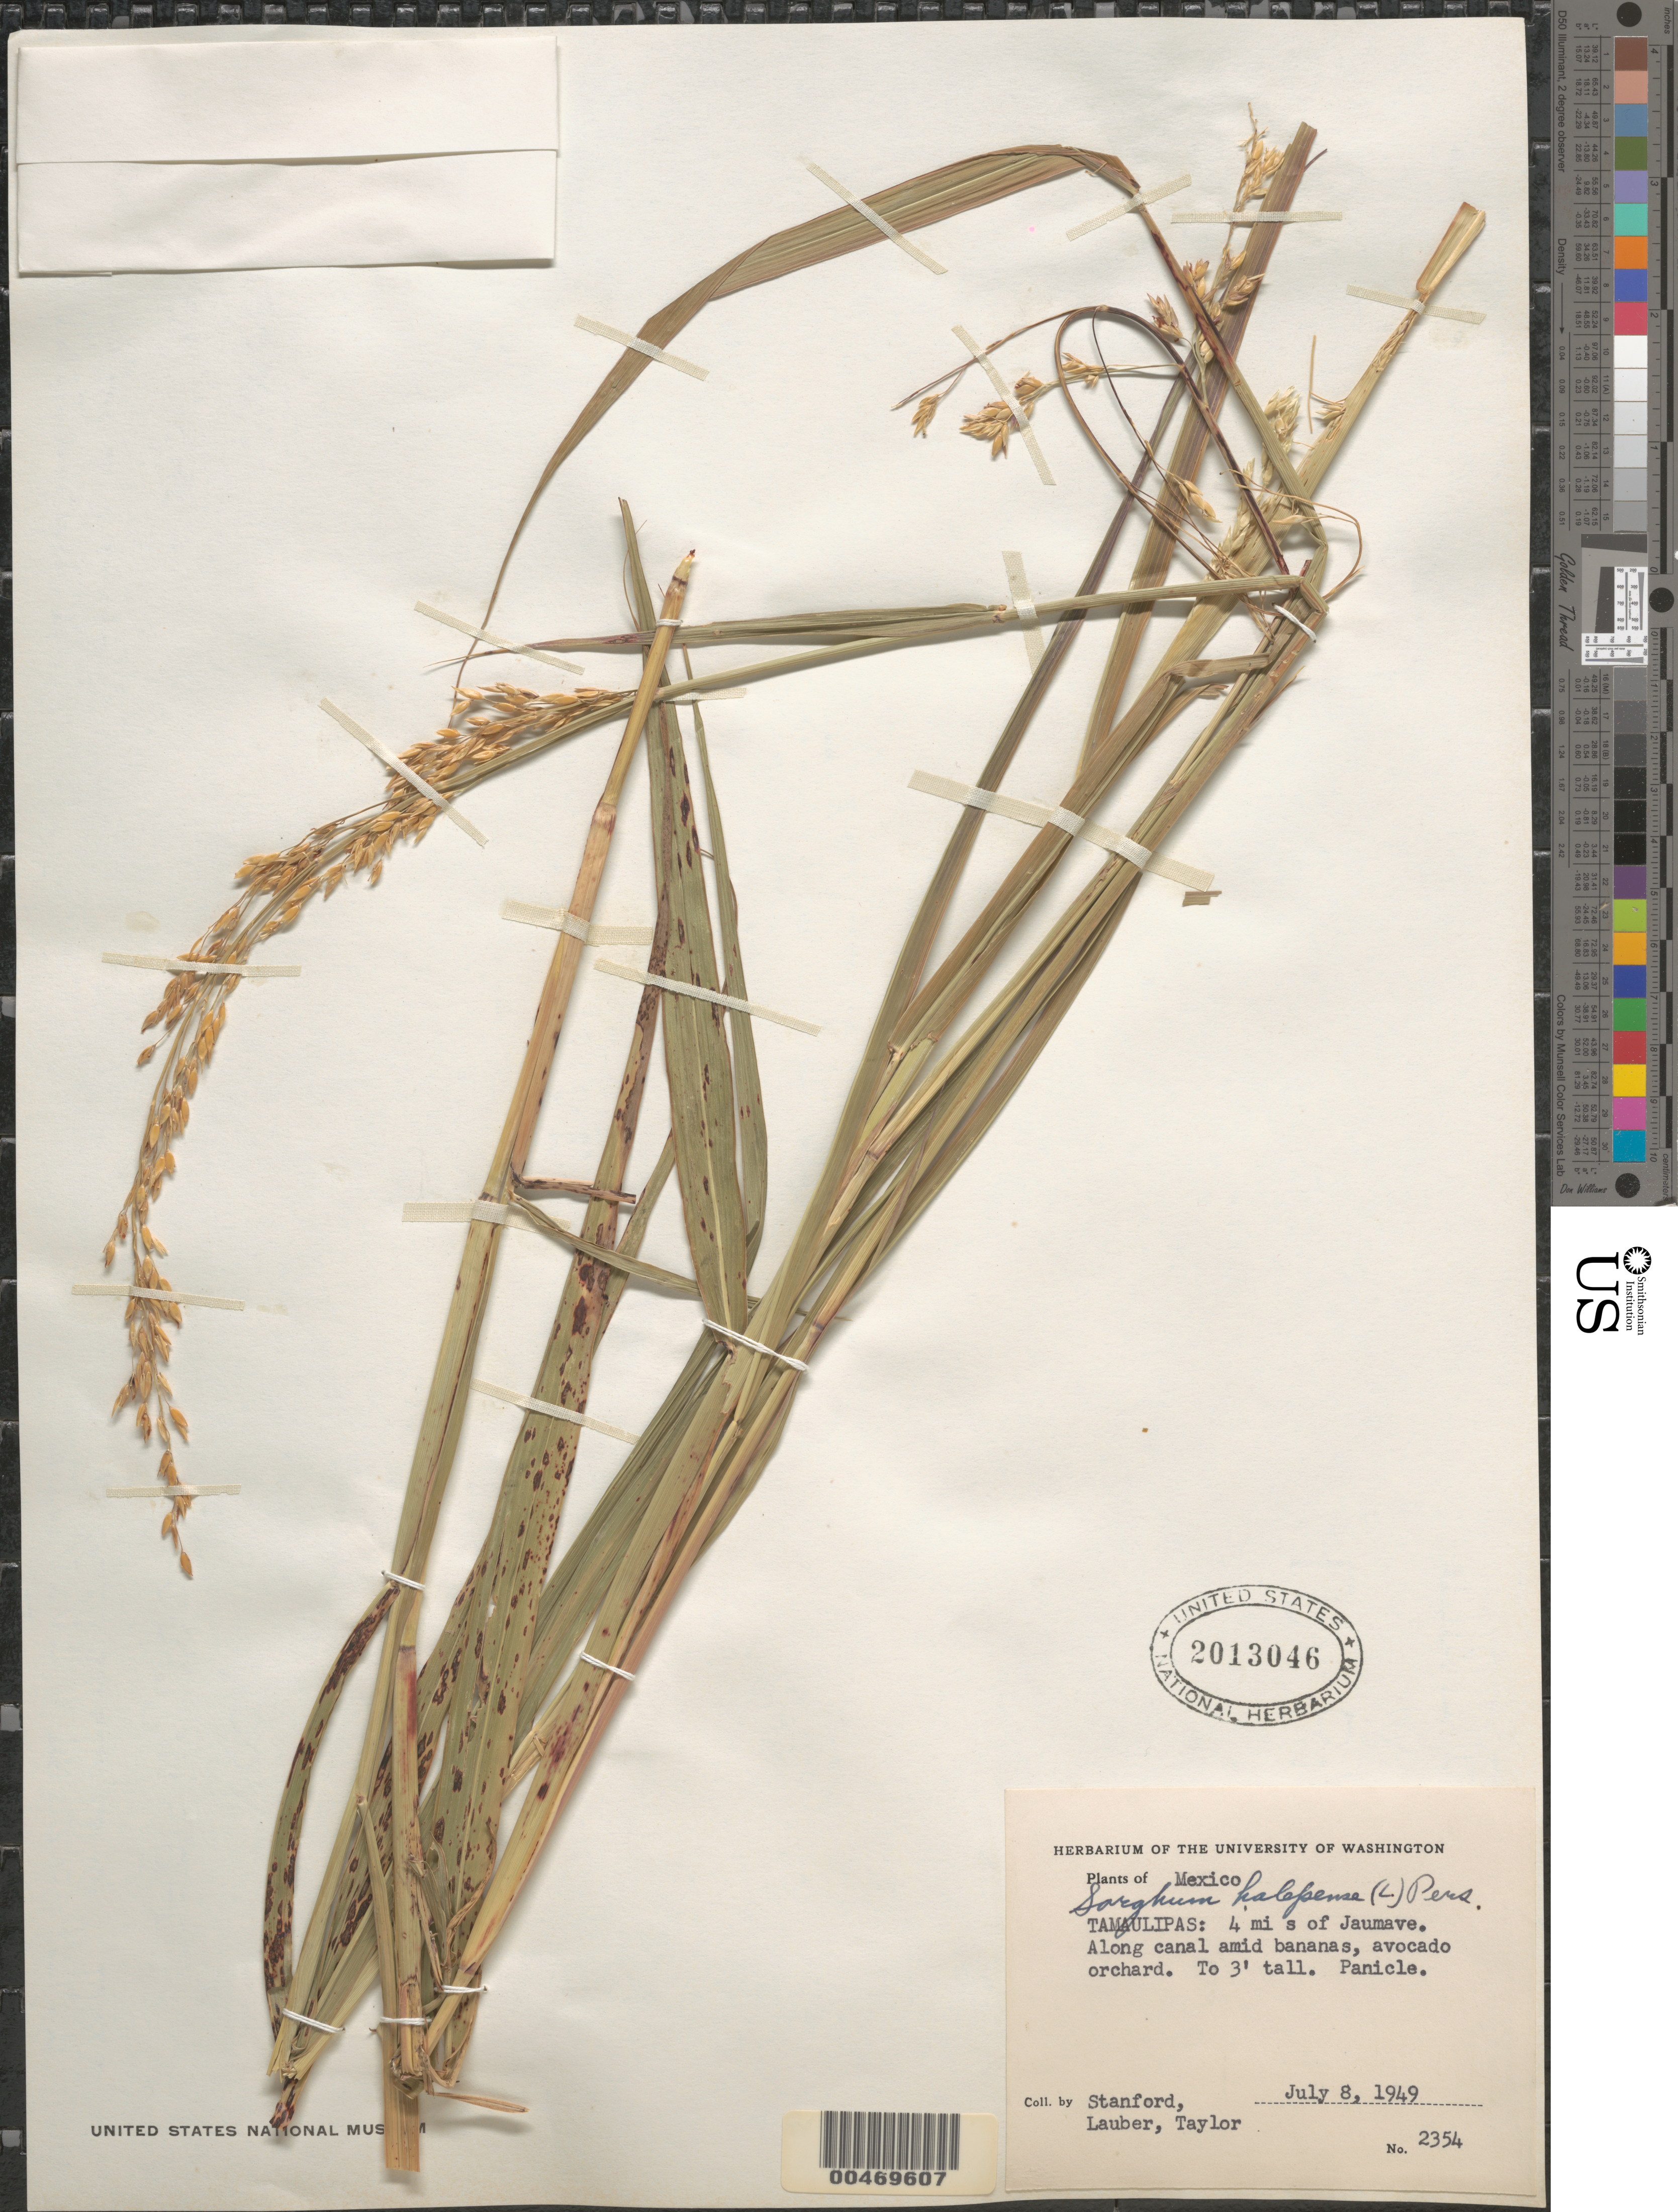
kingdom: Plantae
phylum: Tracheophyta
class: Liliopsida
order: Poales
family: Poaceae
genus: Sorghum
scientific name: Sorghum halepense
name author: (L.) Pers.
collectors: -. Stanford, -. Lauber & -- Taylor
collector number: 2354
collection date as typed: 8 Jul 1949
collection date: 1949-07-08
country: Mexico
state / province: Tamaulipas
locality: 4 mi S of Jaumave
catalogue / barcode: US 2013046